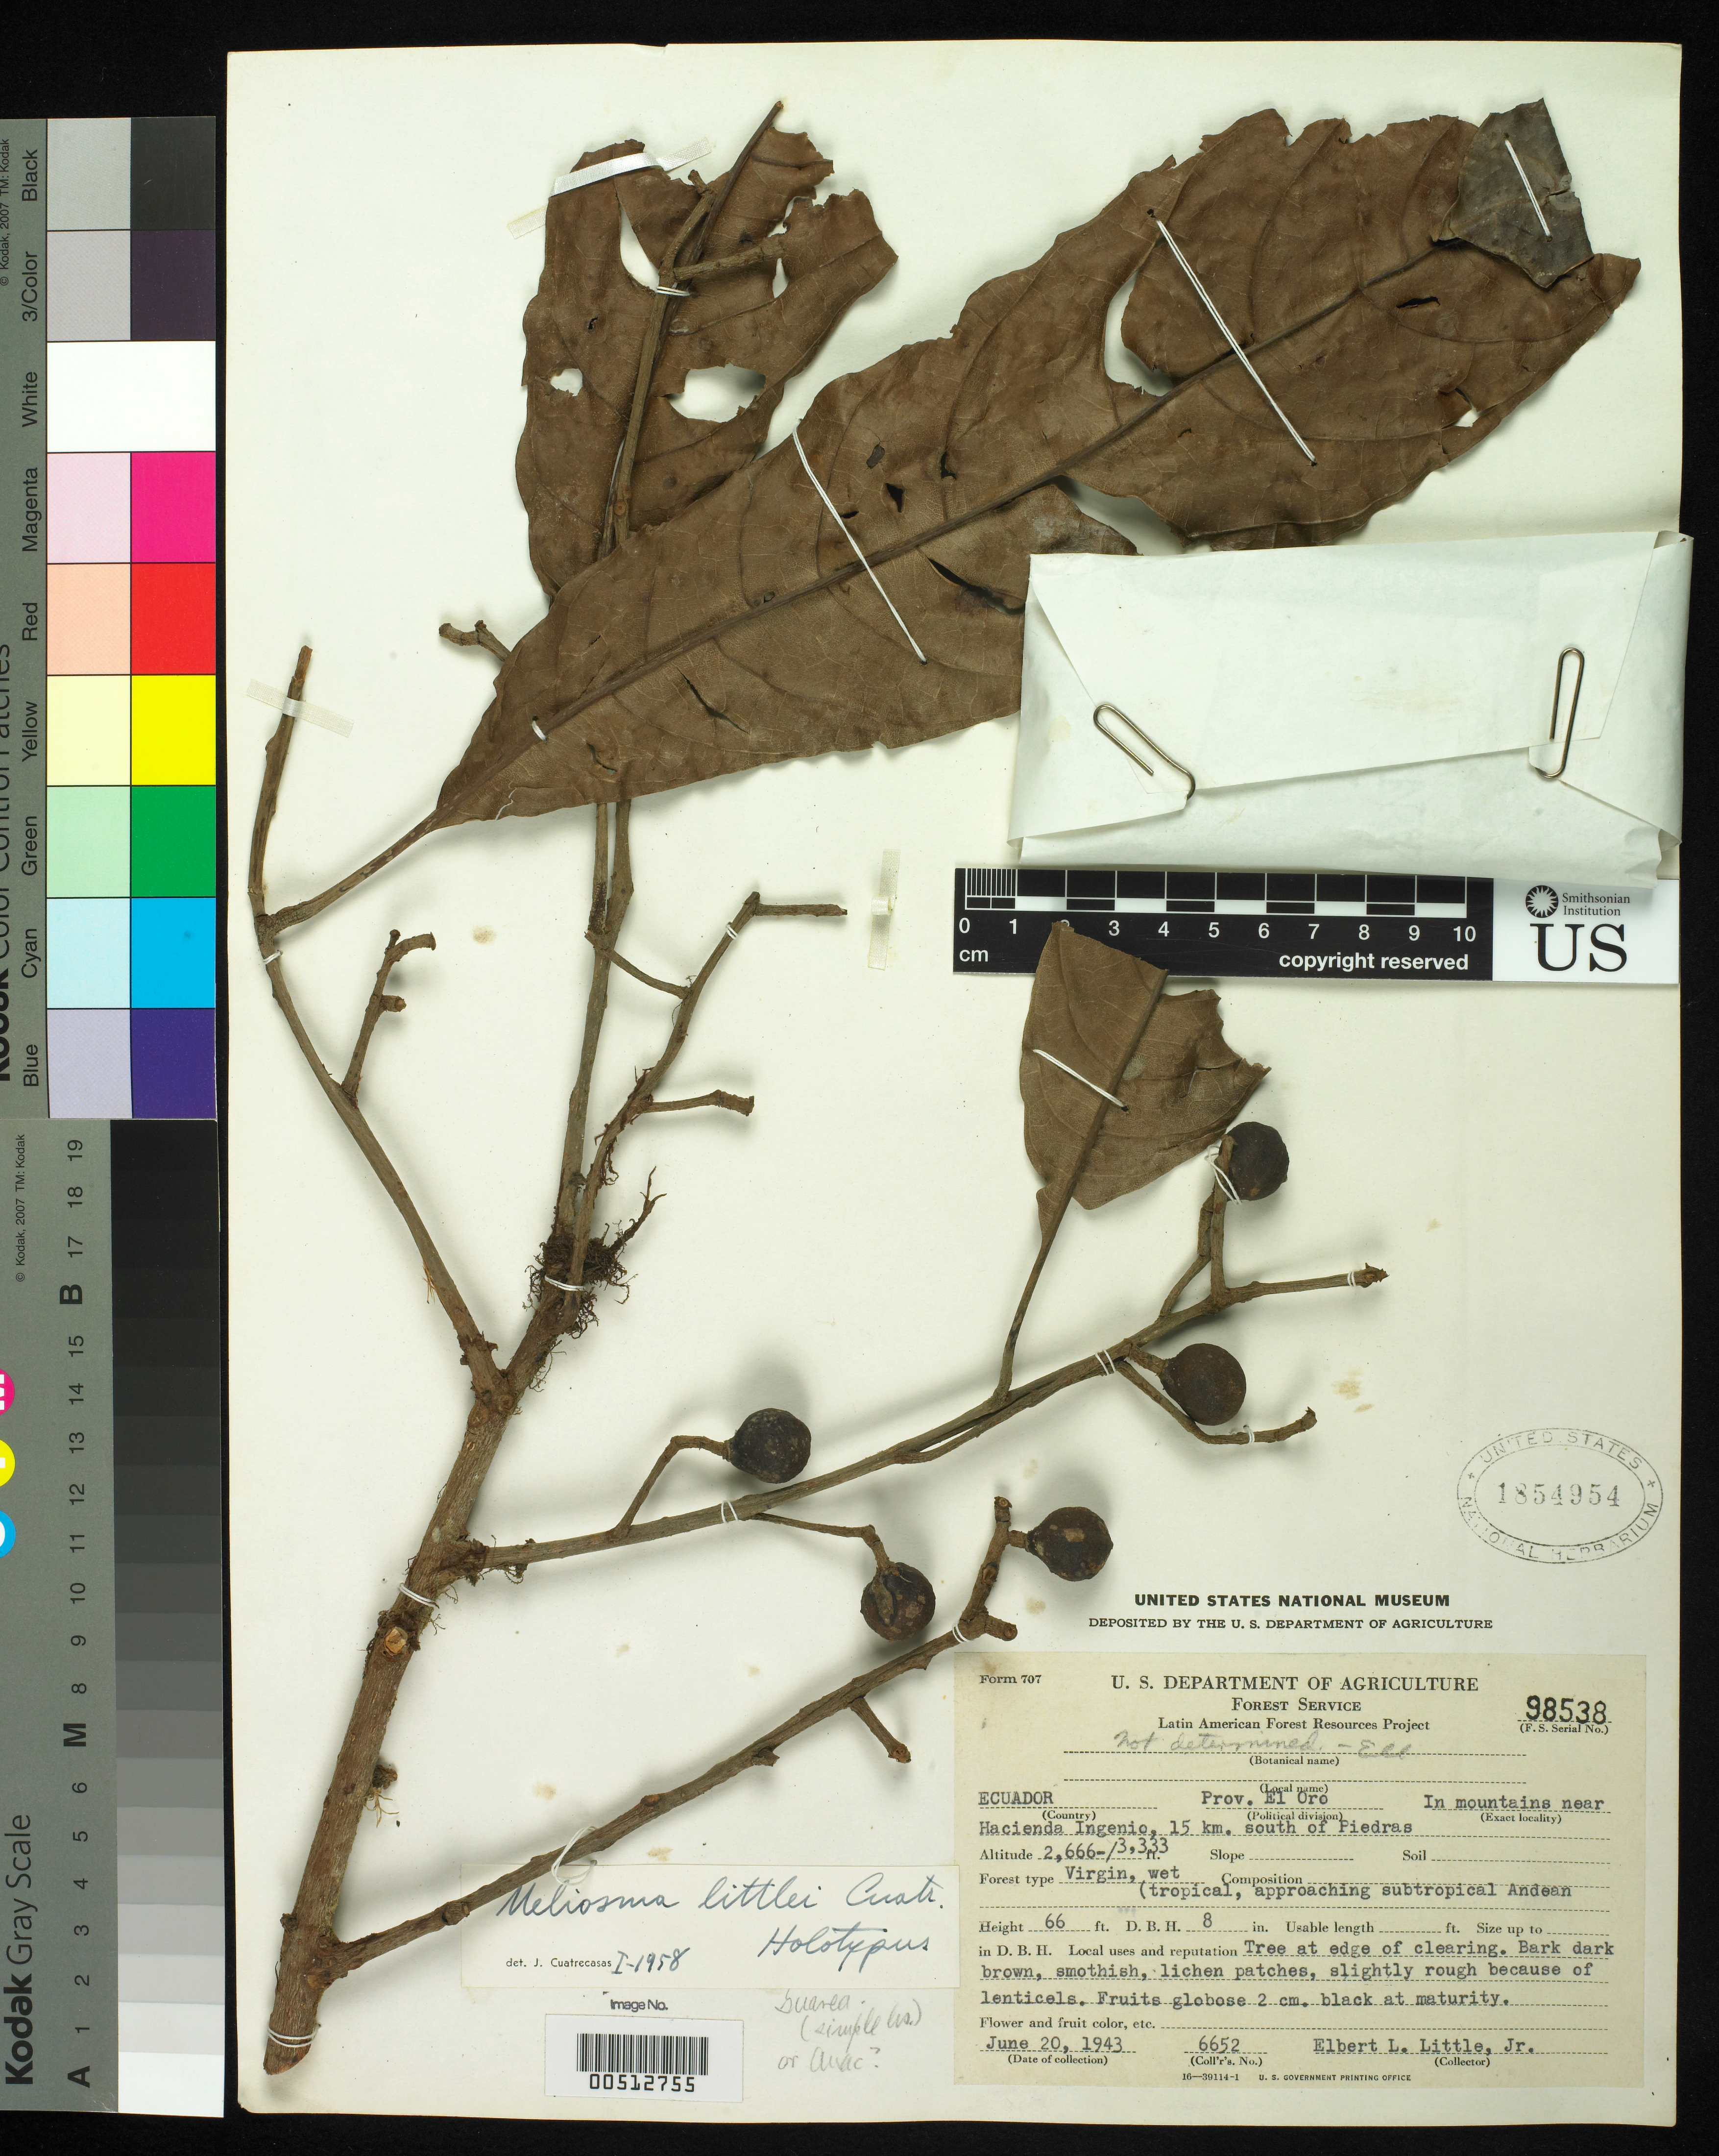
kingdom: Plantae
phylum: Tracheophyta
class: Magnoliopsida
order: Proteales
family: Sabiaceae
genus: Meliosma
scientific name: Meliosma littlei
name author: Cuatrec.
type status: Holotype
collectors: E. L. Little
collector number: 6652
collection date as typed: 20 Jan 1943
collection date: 1943-01-20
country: Ecuador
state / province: El Oro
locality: Mountains near Hacienda Ingenio, south of Piedras.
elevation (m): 813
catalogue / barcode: US 1854954